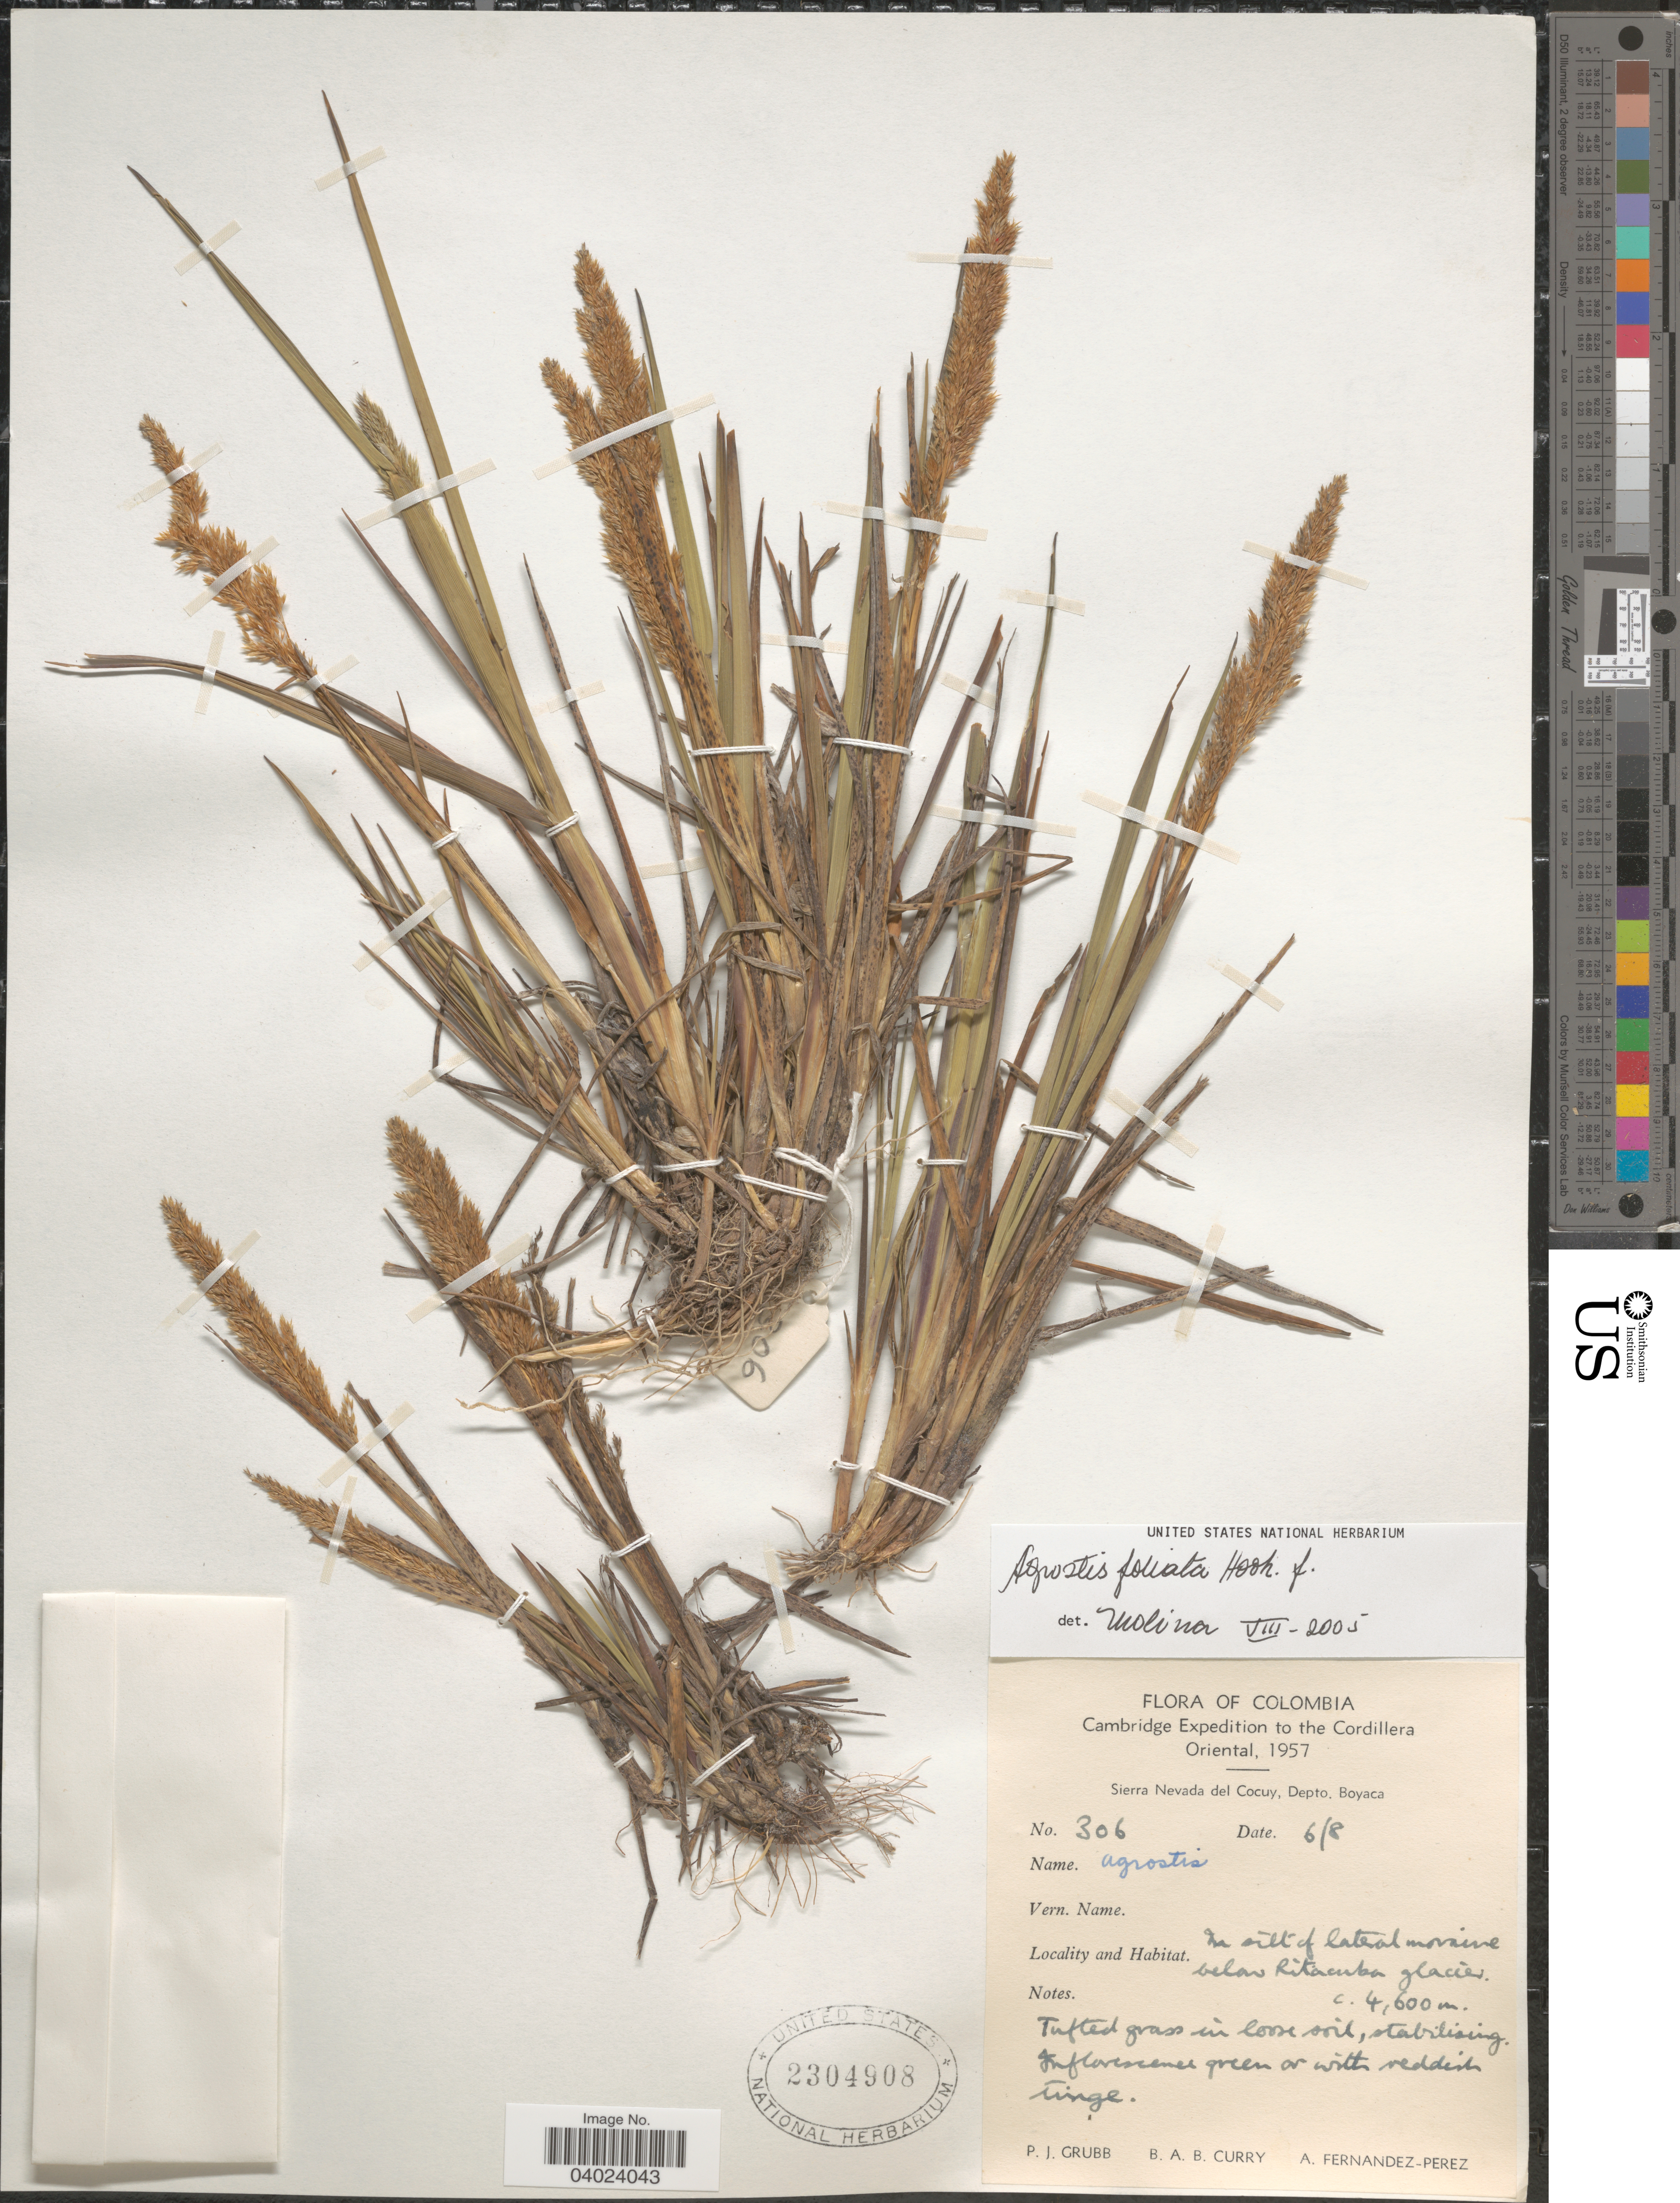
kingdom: Plantae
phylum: Tracheophyta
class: Liliopsida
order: Poales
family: Poaceae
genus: Agrostis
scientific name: Agrostis foliata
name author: Hook. f.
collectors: P. J. Grubb, B. A. B. Curry & A. Fernández-Pérez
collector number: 306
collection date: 1957-08-06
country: Colombia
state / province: Boyacá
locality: The Cordillera Oriental. Sierra Nevada del Cocuy, Depto. Boyaca. Below Ritacuba glacier.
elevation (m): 4600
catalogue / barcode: US 2304908